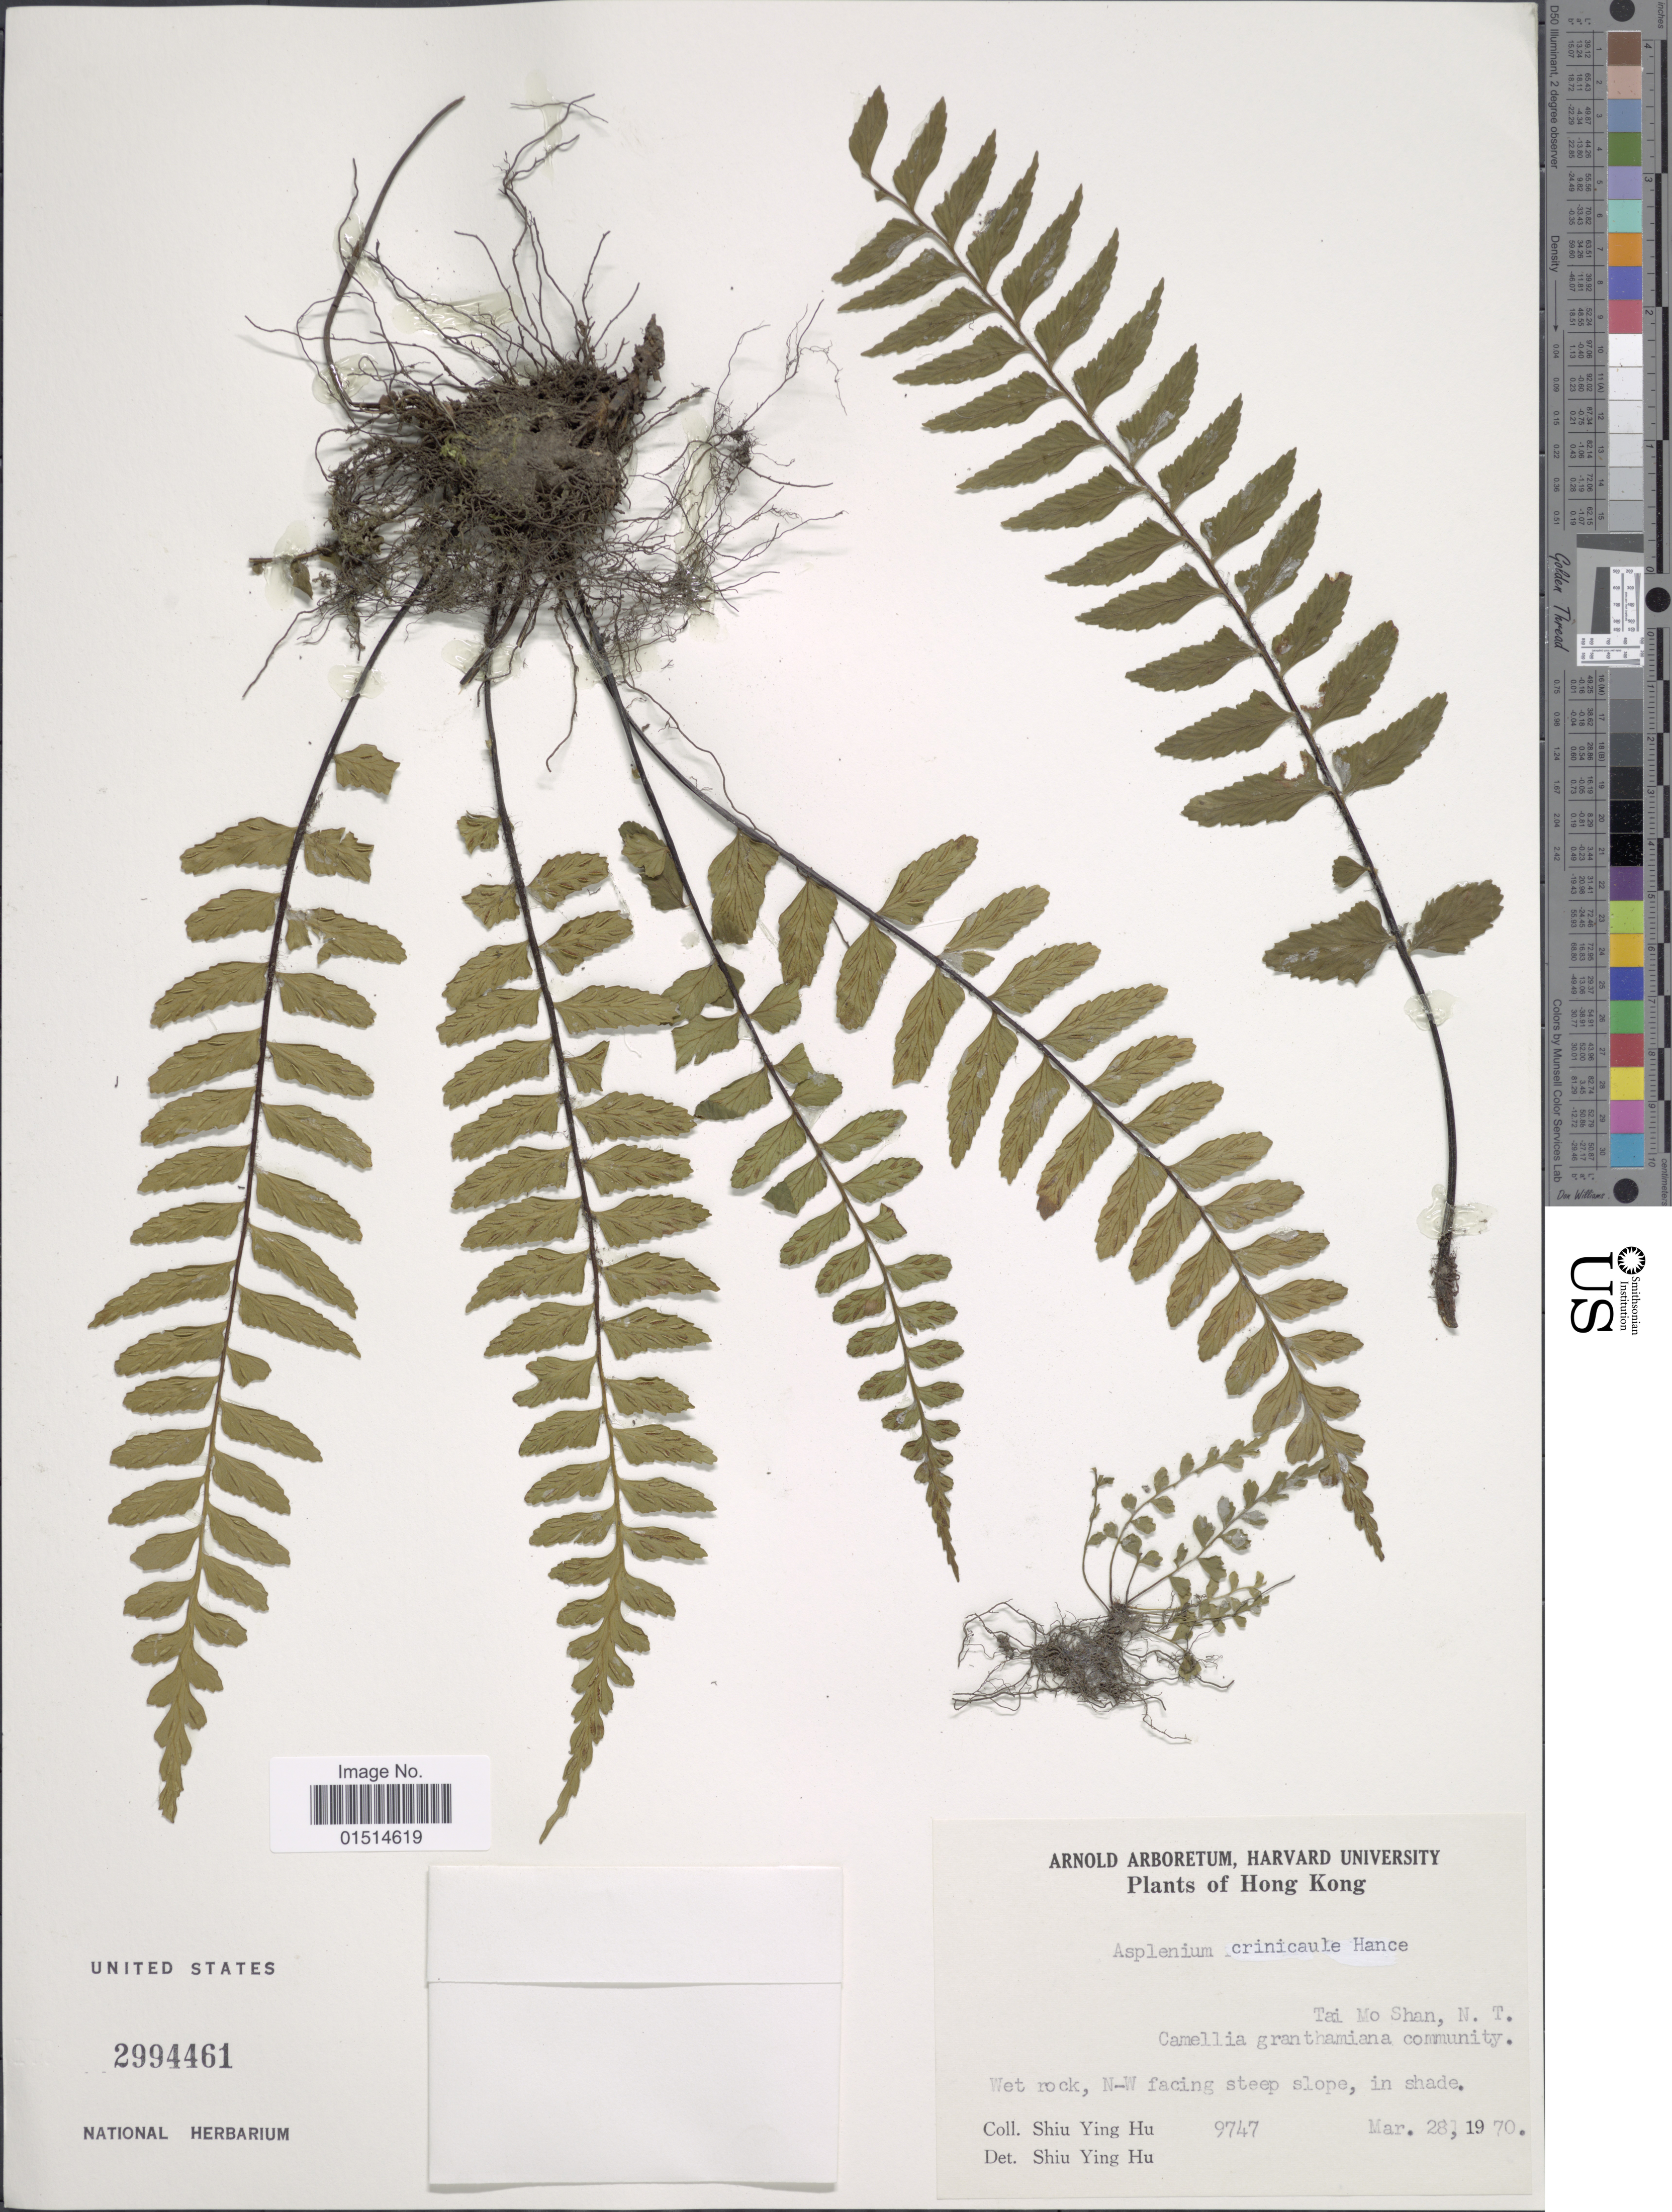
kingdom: Plantae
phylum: Tracheophyta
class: Polypodiopsida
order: Polypodiales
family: Aspleniaceae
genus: Asplenium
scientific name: Asplenium crinicaule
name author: Hance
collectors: S. Y. Hu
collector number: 9747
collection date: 1970-03-28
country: China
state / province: Hong Kong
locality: Hong Kong, Camellia granthamiana community, Tai Mo Shan, N. T.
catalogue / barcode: US 2994461